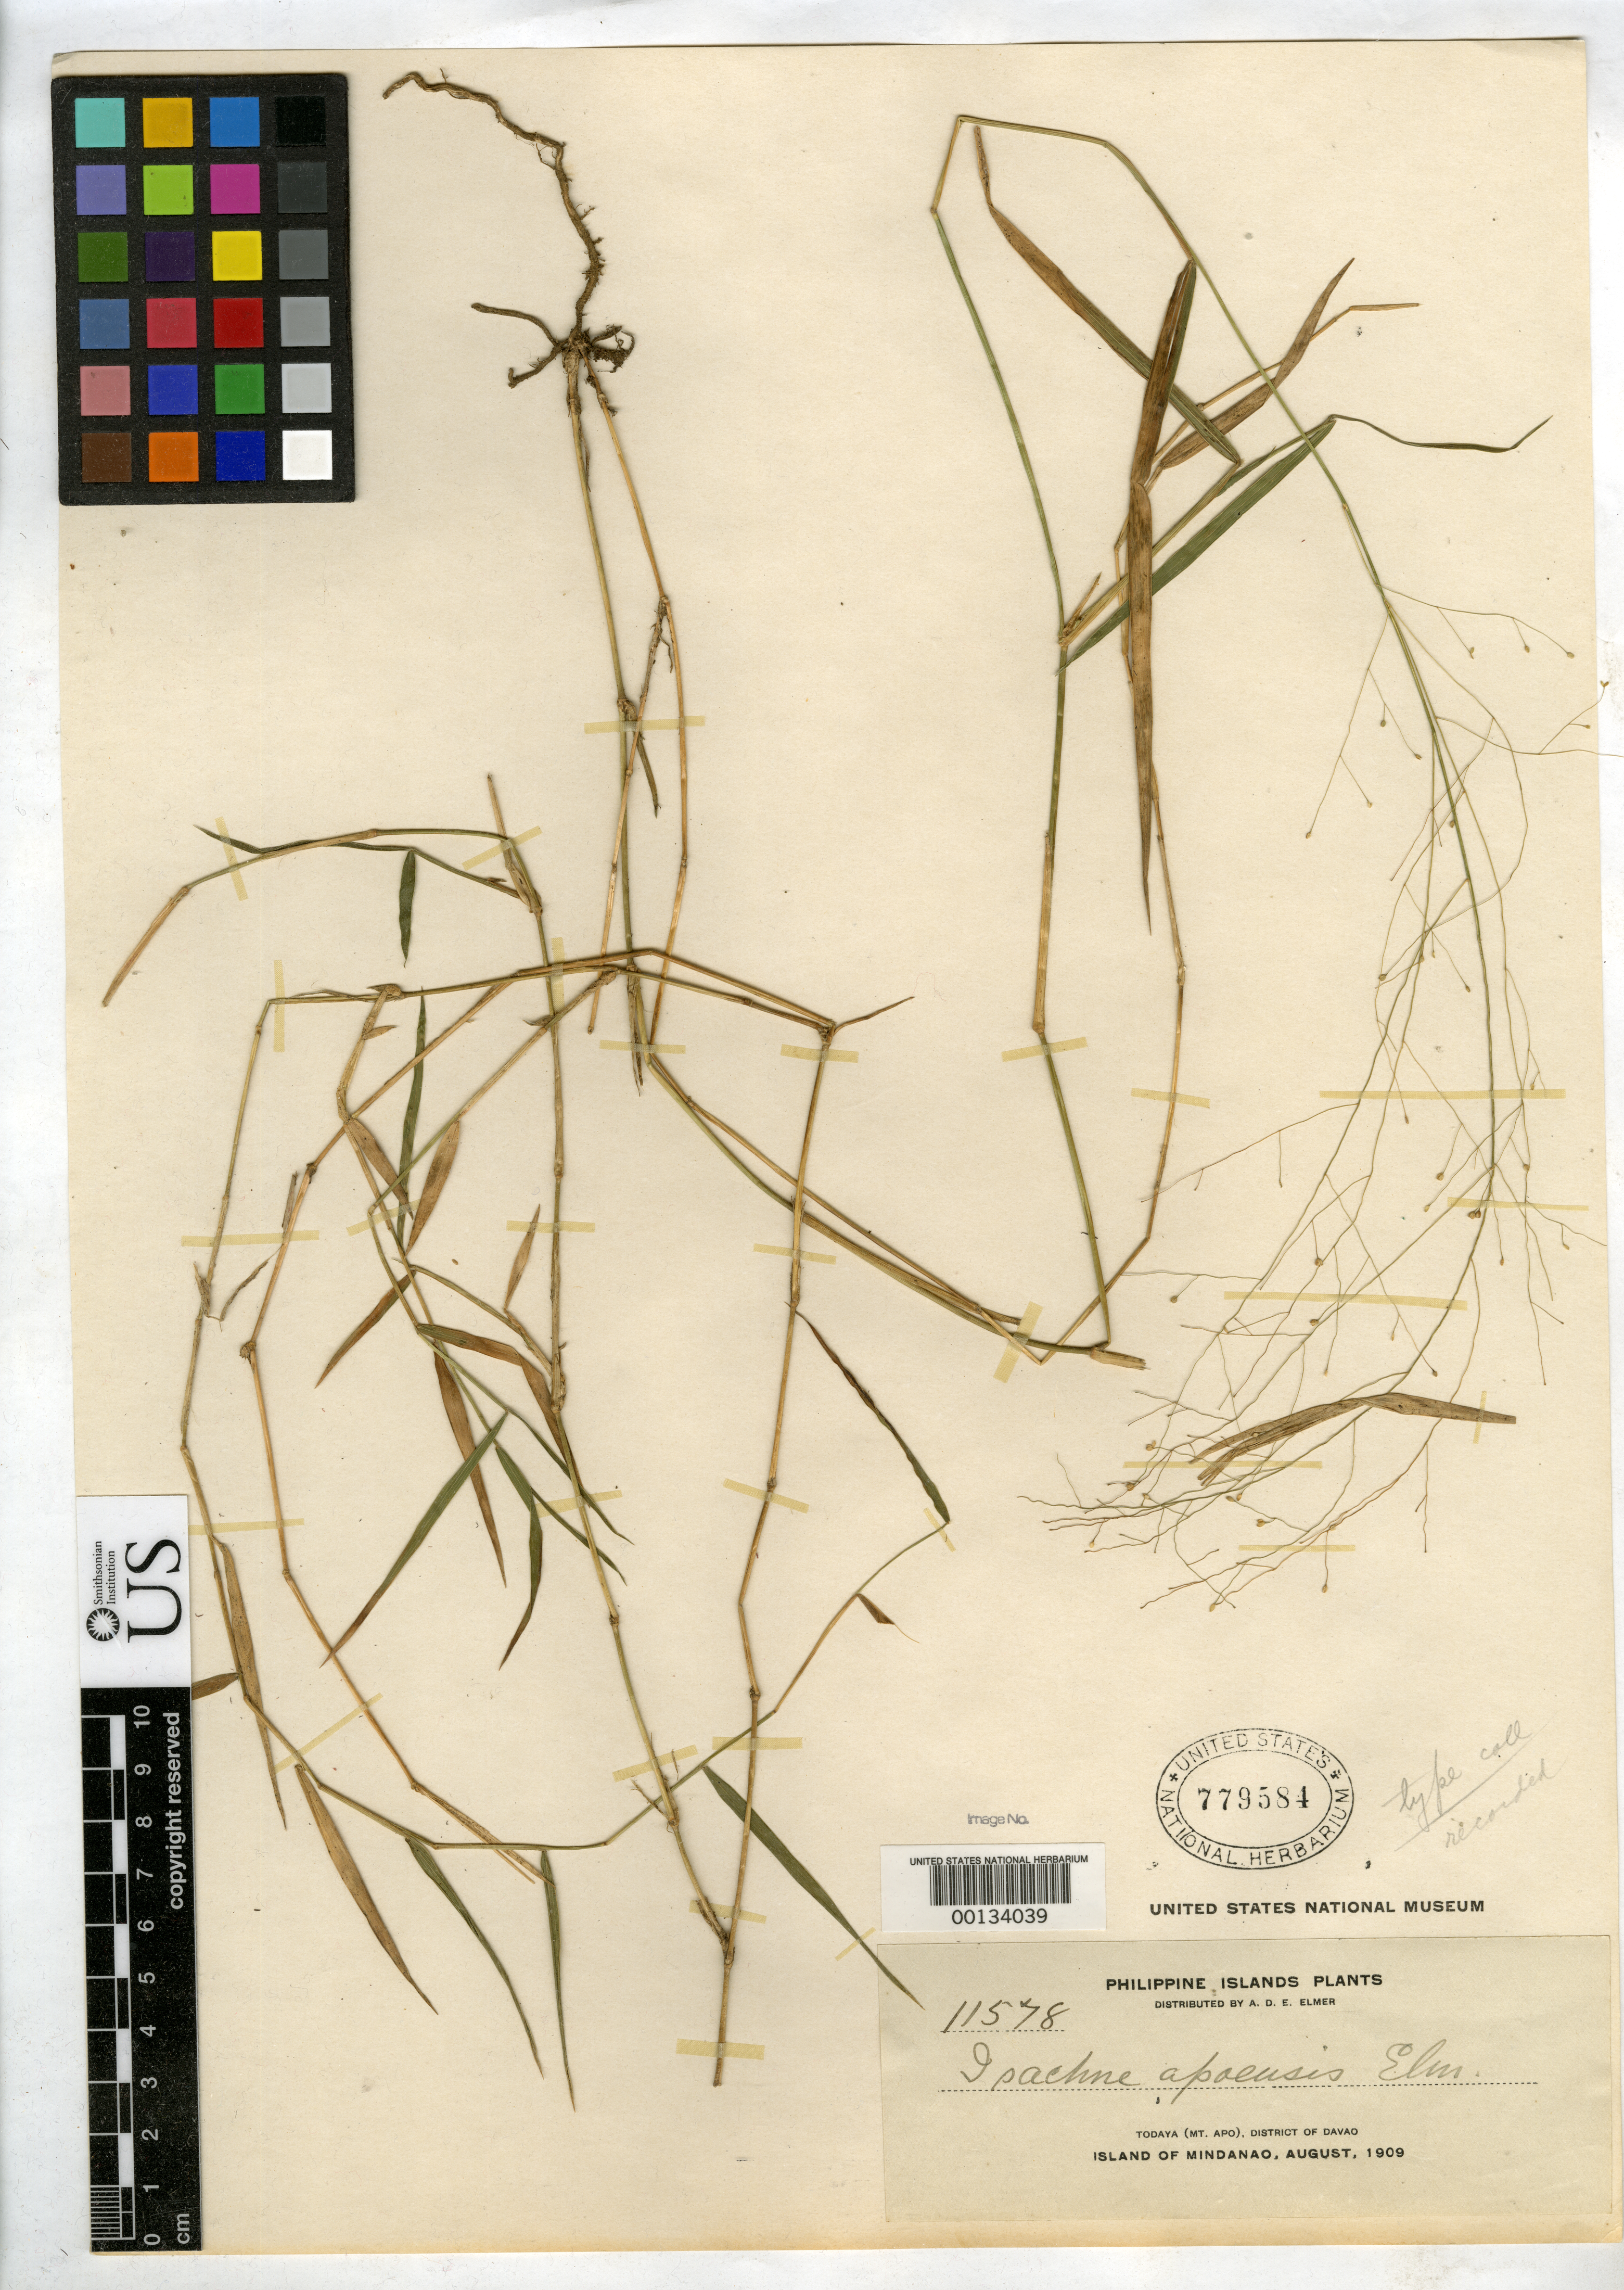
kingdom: Plantae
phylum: Tracheophyta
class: Liliopsida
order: Poales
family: Poaceae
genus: Isachne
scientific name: Isachne apoensis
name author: Elmer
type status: Holotype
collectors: A. D. E. Elmer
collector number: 11578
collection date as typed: Aug 1909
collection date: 1909-08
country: Philippines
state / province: Davao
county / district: Davao del Sur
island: Mindanao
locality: Todaya (Mt. Apo).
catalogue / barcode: US 779584